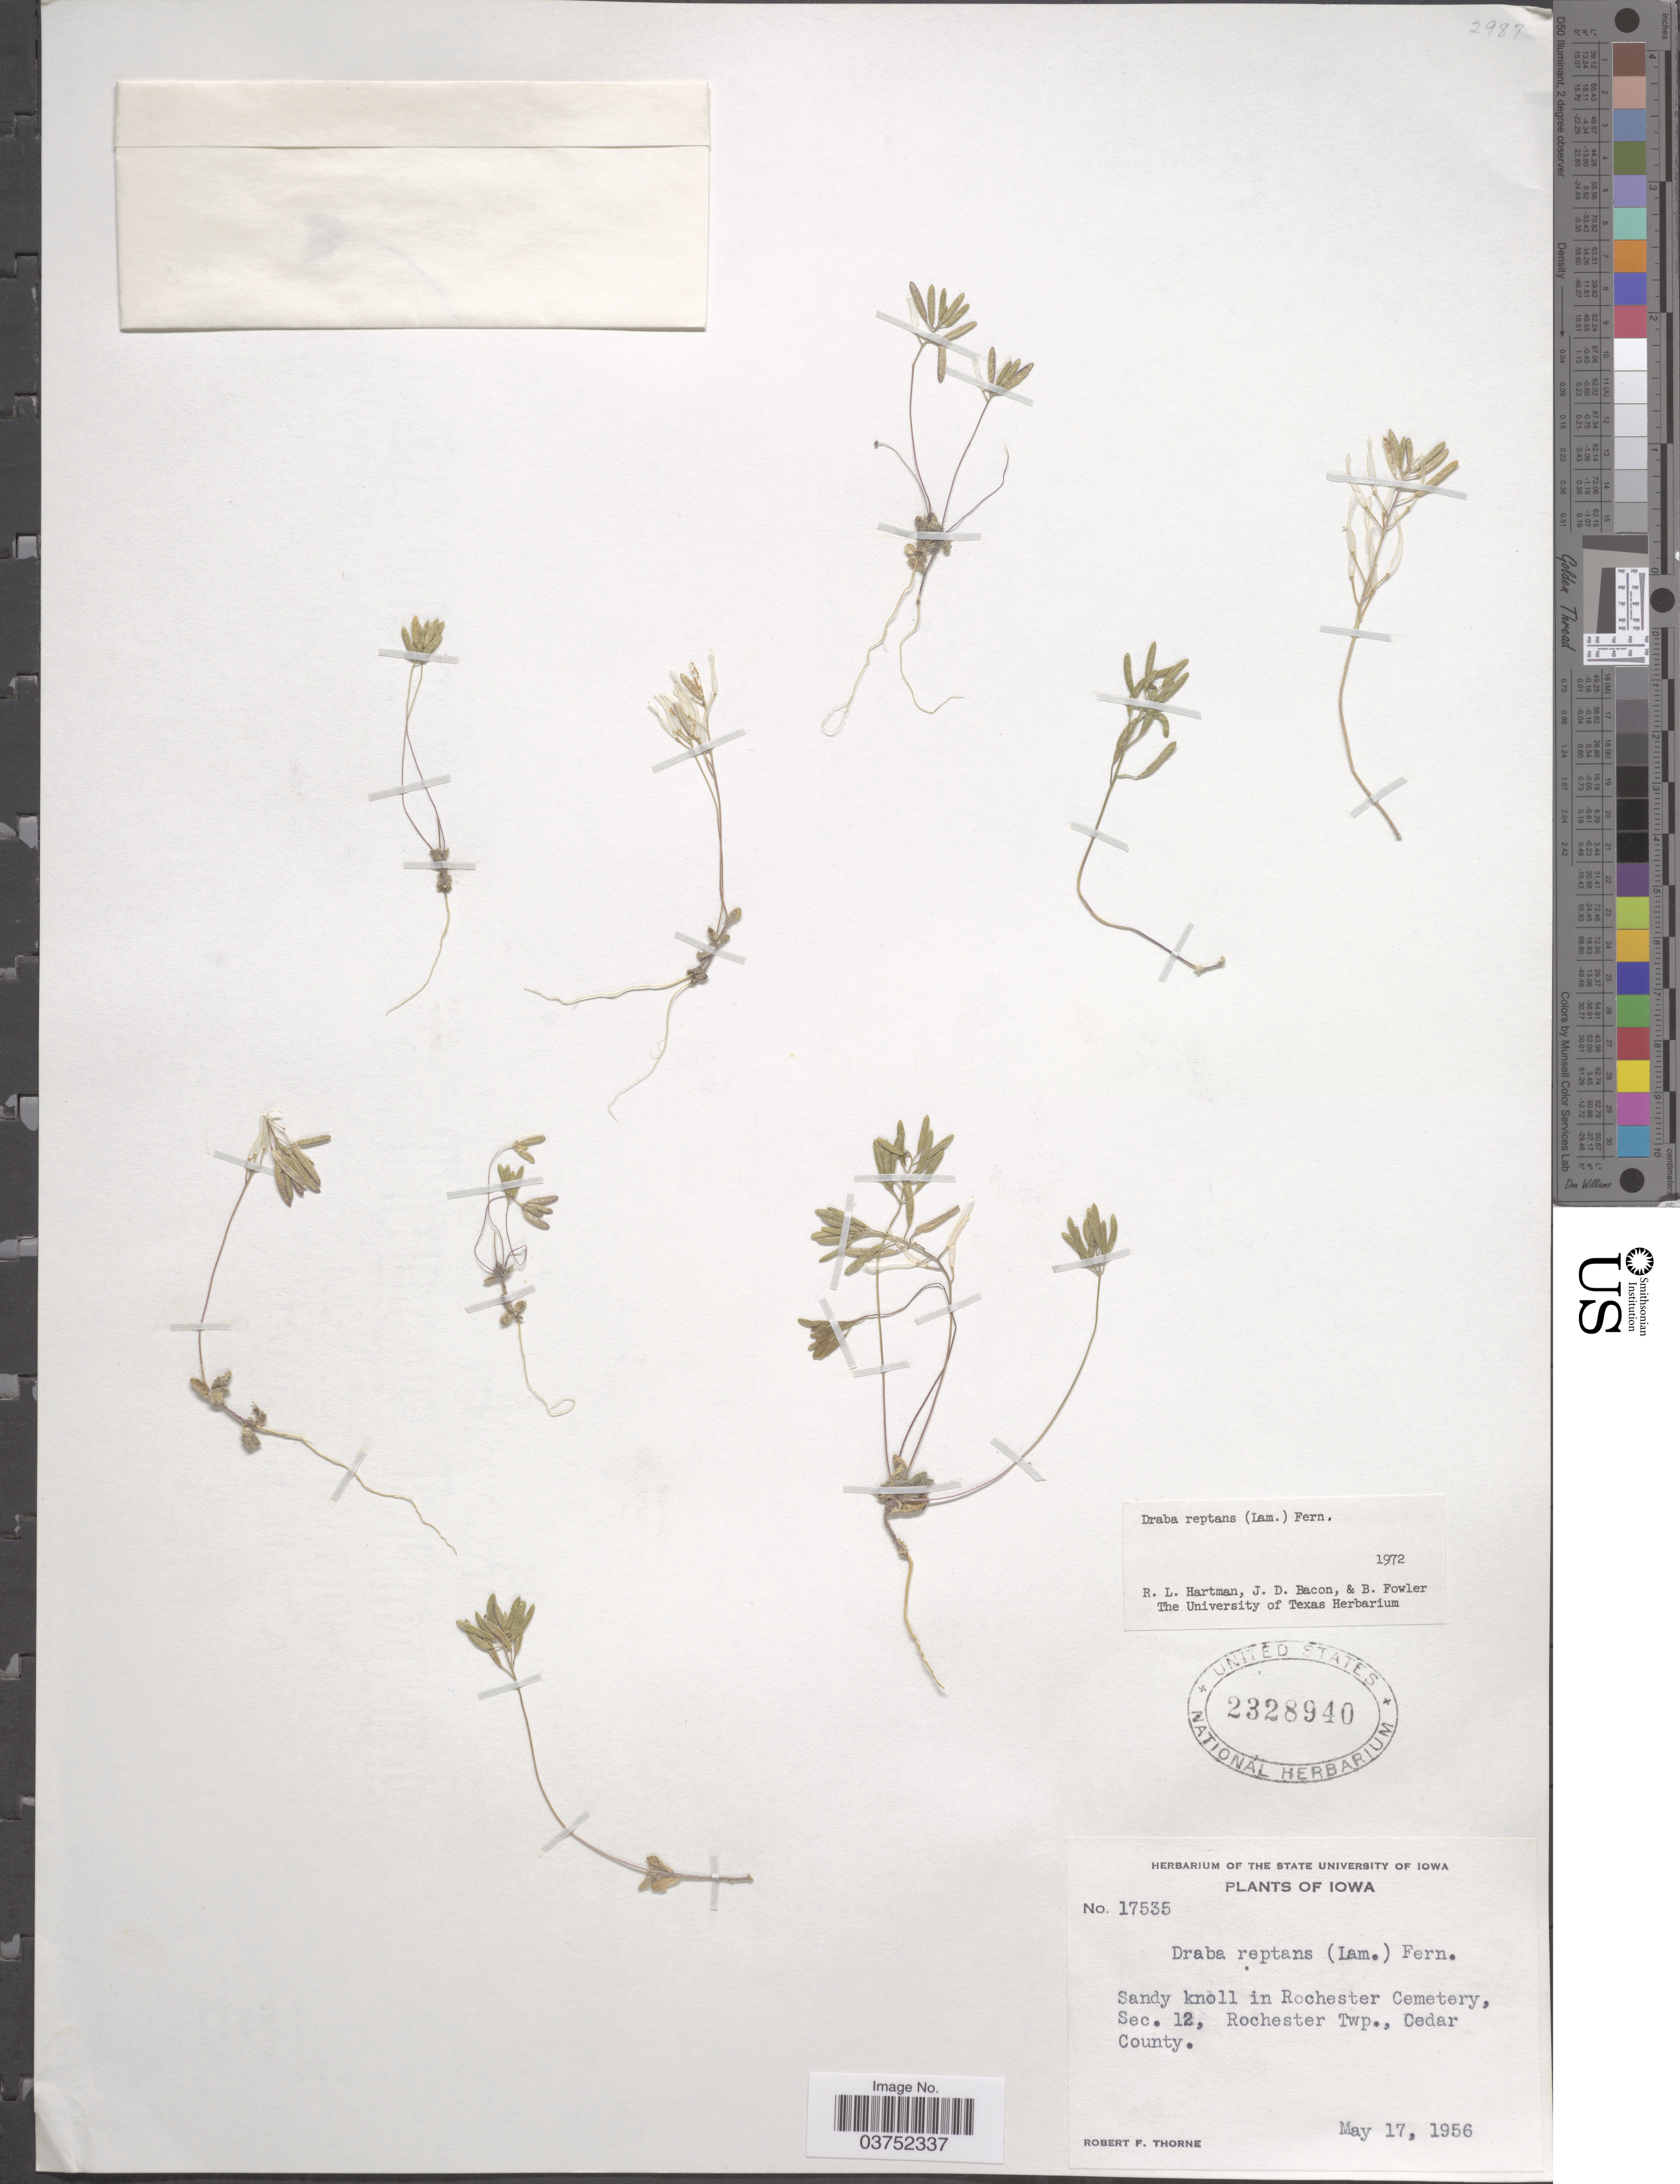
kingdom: Plantae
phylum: Tracheophyta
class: Magnoliopsida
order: Brassicales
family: Brassicaceae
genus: Draba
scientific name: Draba reptans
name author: (Lam.) Fernald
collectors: R. F. Thorne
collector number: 17535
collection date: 1956-05-17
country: United States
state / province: Iowa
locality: Sandy knoll in Rochester Cemetery, Sec. 12, Rochester Twp., Cedar County.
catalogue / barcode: US 2328940